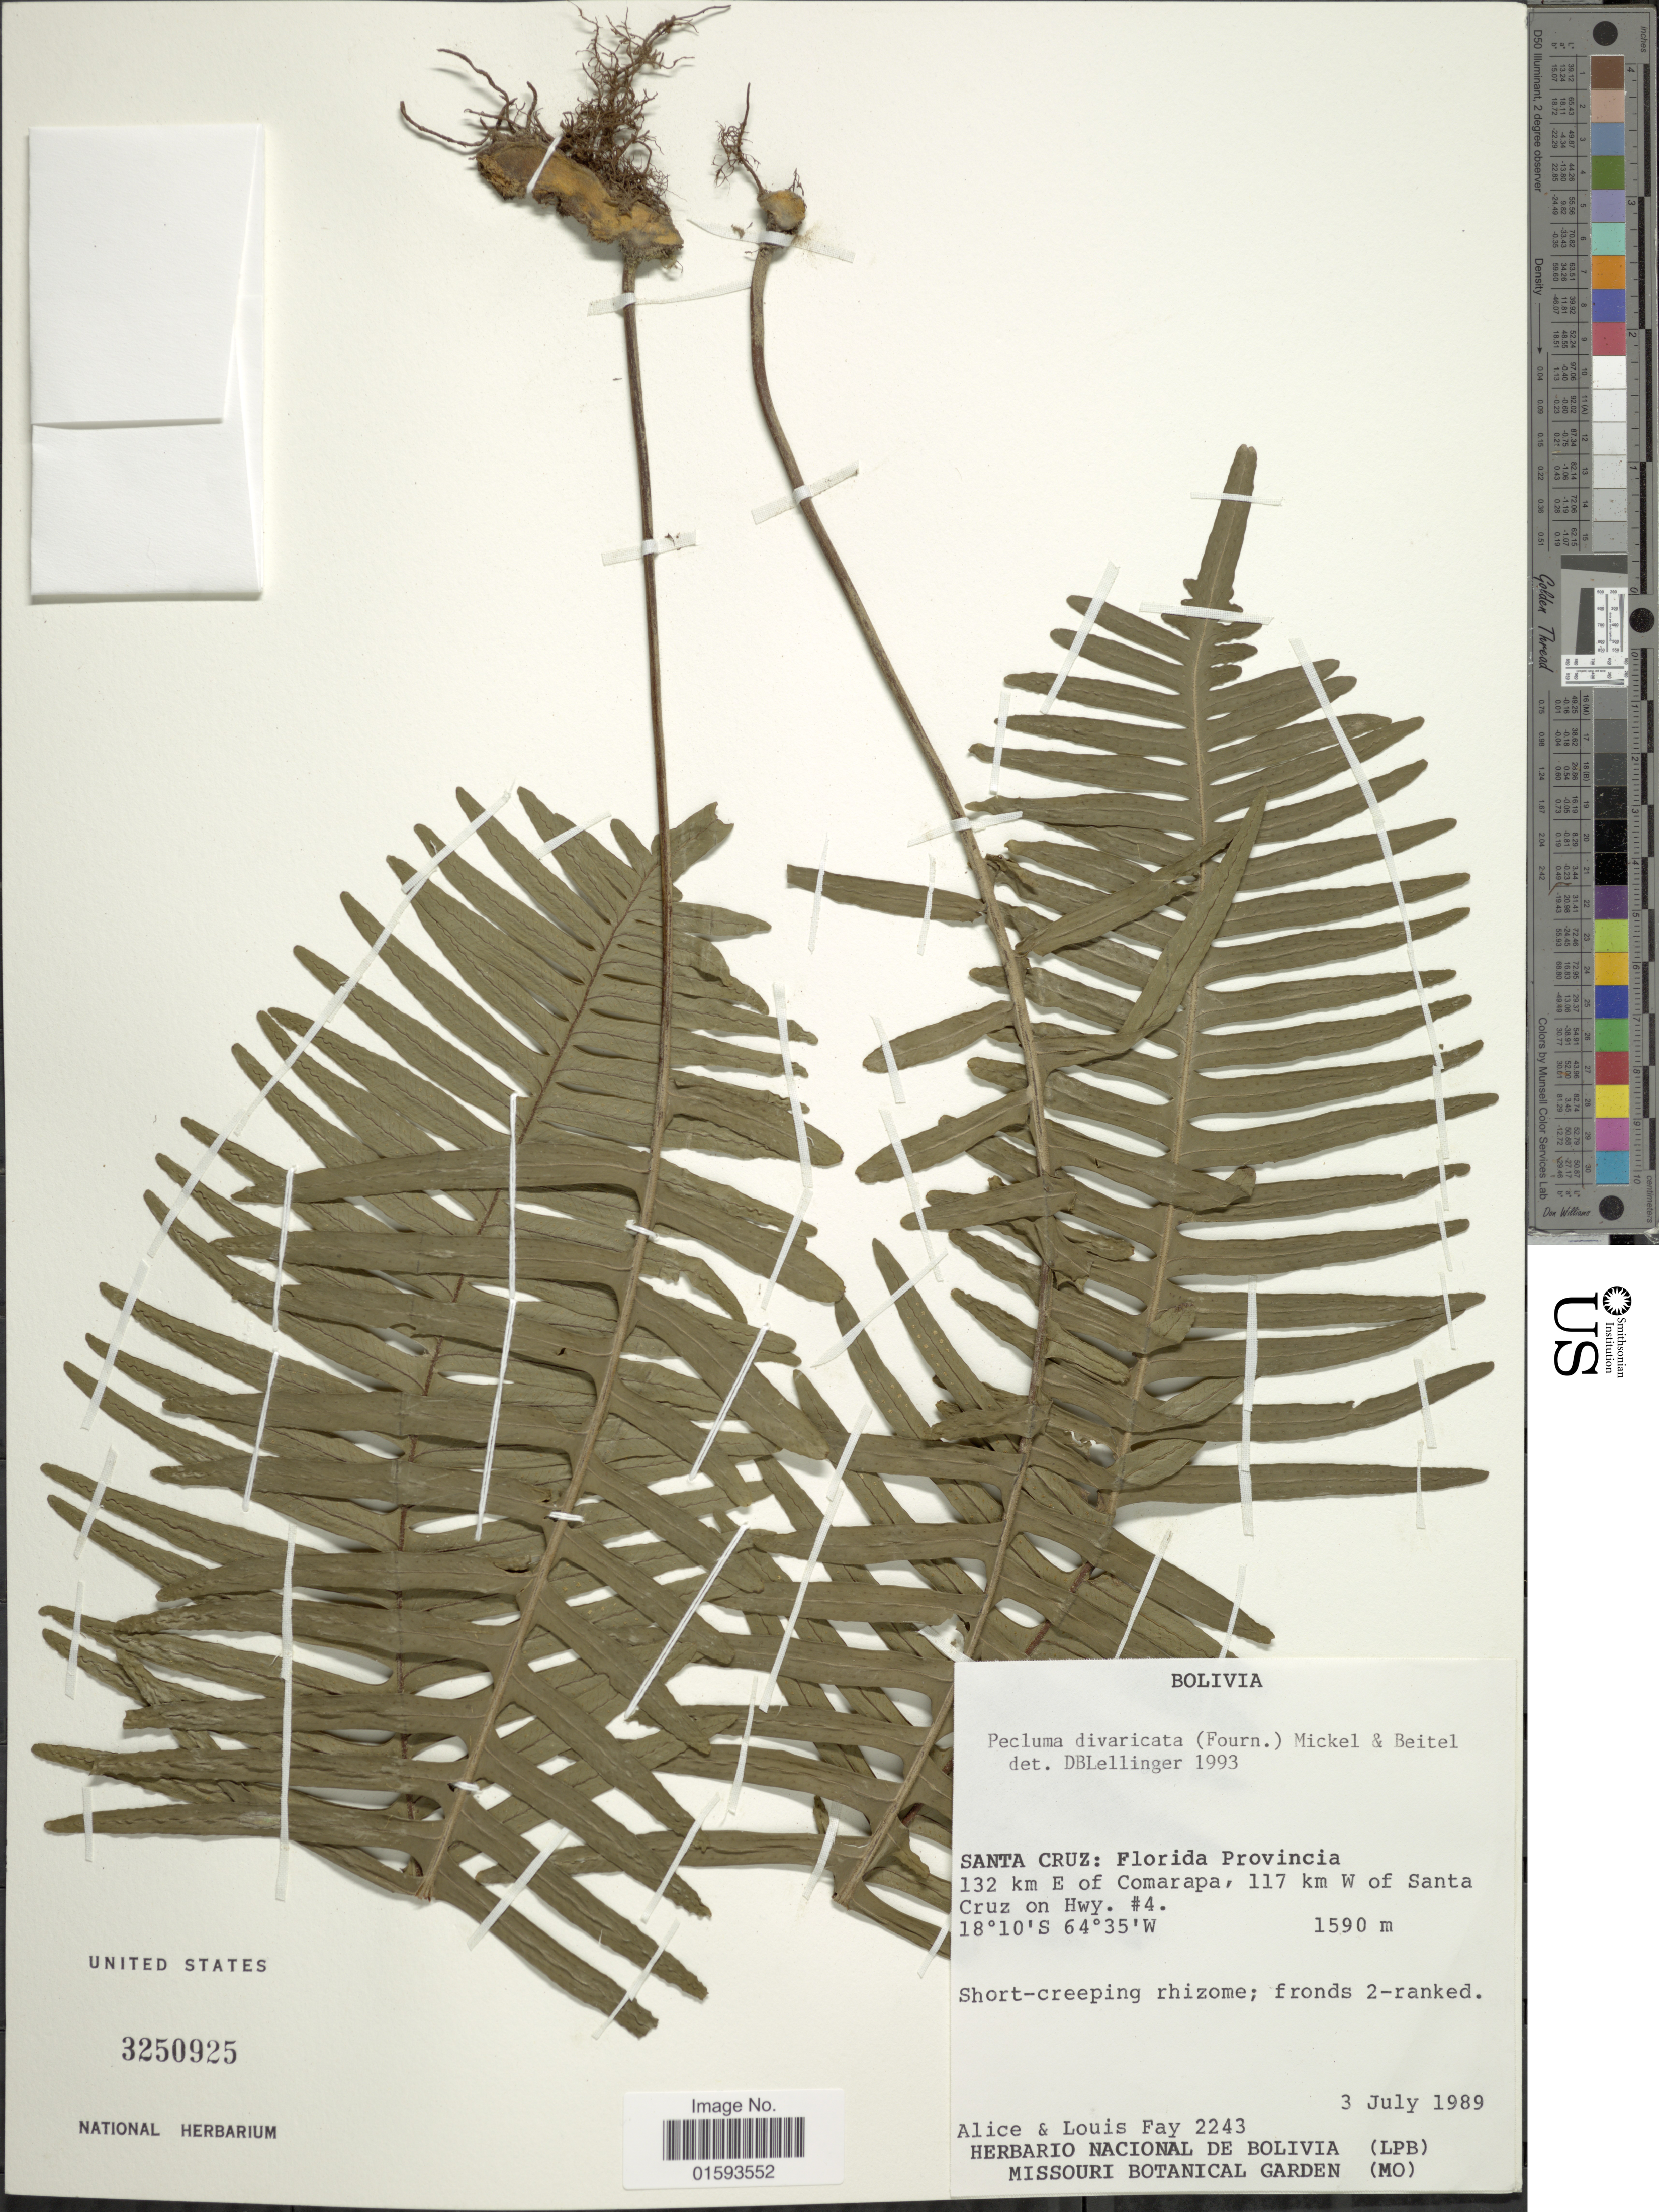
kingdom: Plantae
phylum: Tracheophyta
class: Polypodiopsida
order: Polypodiales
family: Polypodiaceae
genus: Pecluma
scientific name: Pecluma divaricata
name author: (E. Fourn.) Mickel & Beitel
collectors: A. Fay & L. Fay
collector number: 2243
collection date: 1989-07-03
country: Bolivia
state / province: Santa Cruz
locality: Florida Provincia, 132 km E of Comarapa, 117 km W of Santa Cruz on Hwy. #4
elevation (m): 1590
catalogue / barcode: US 3250925